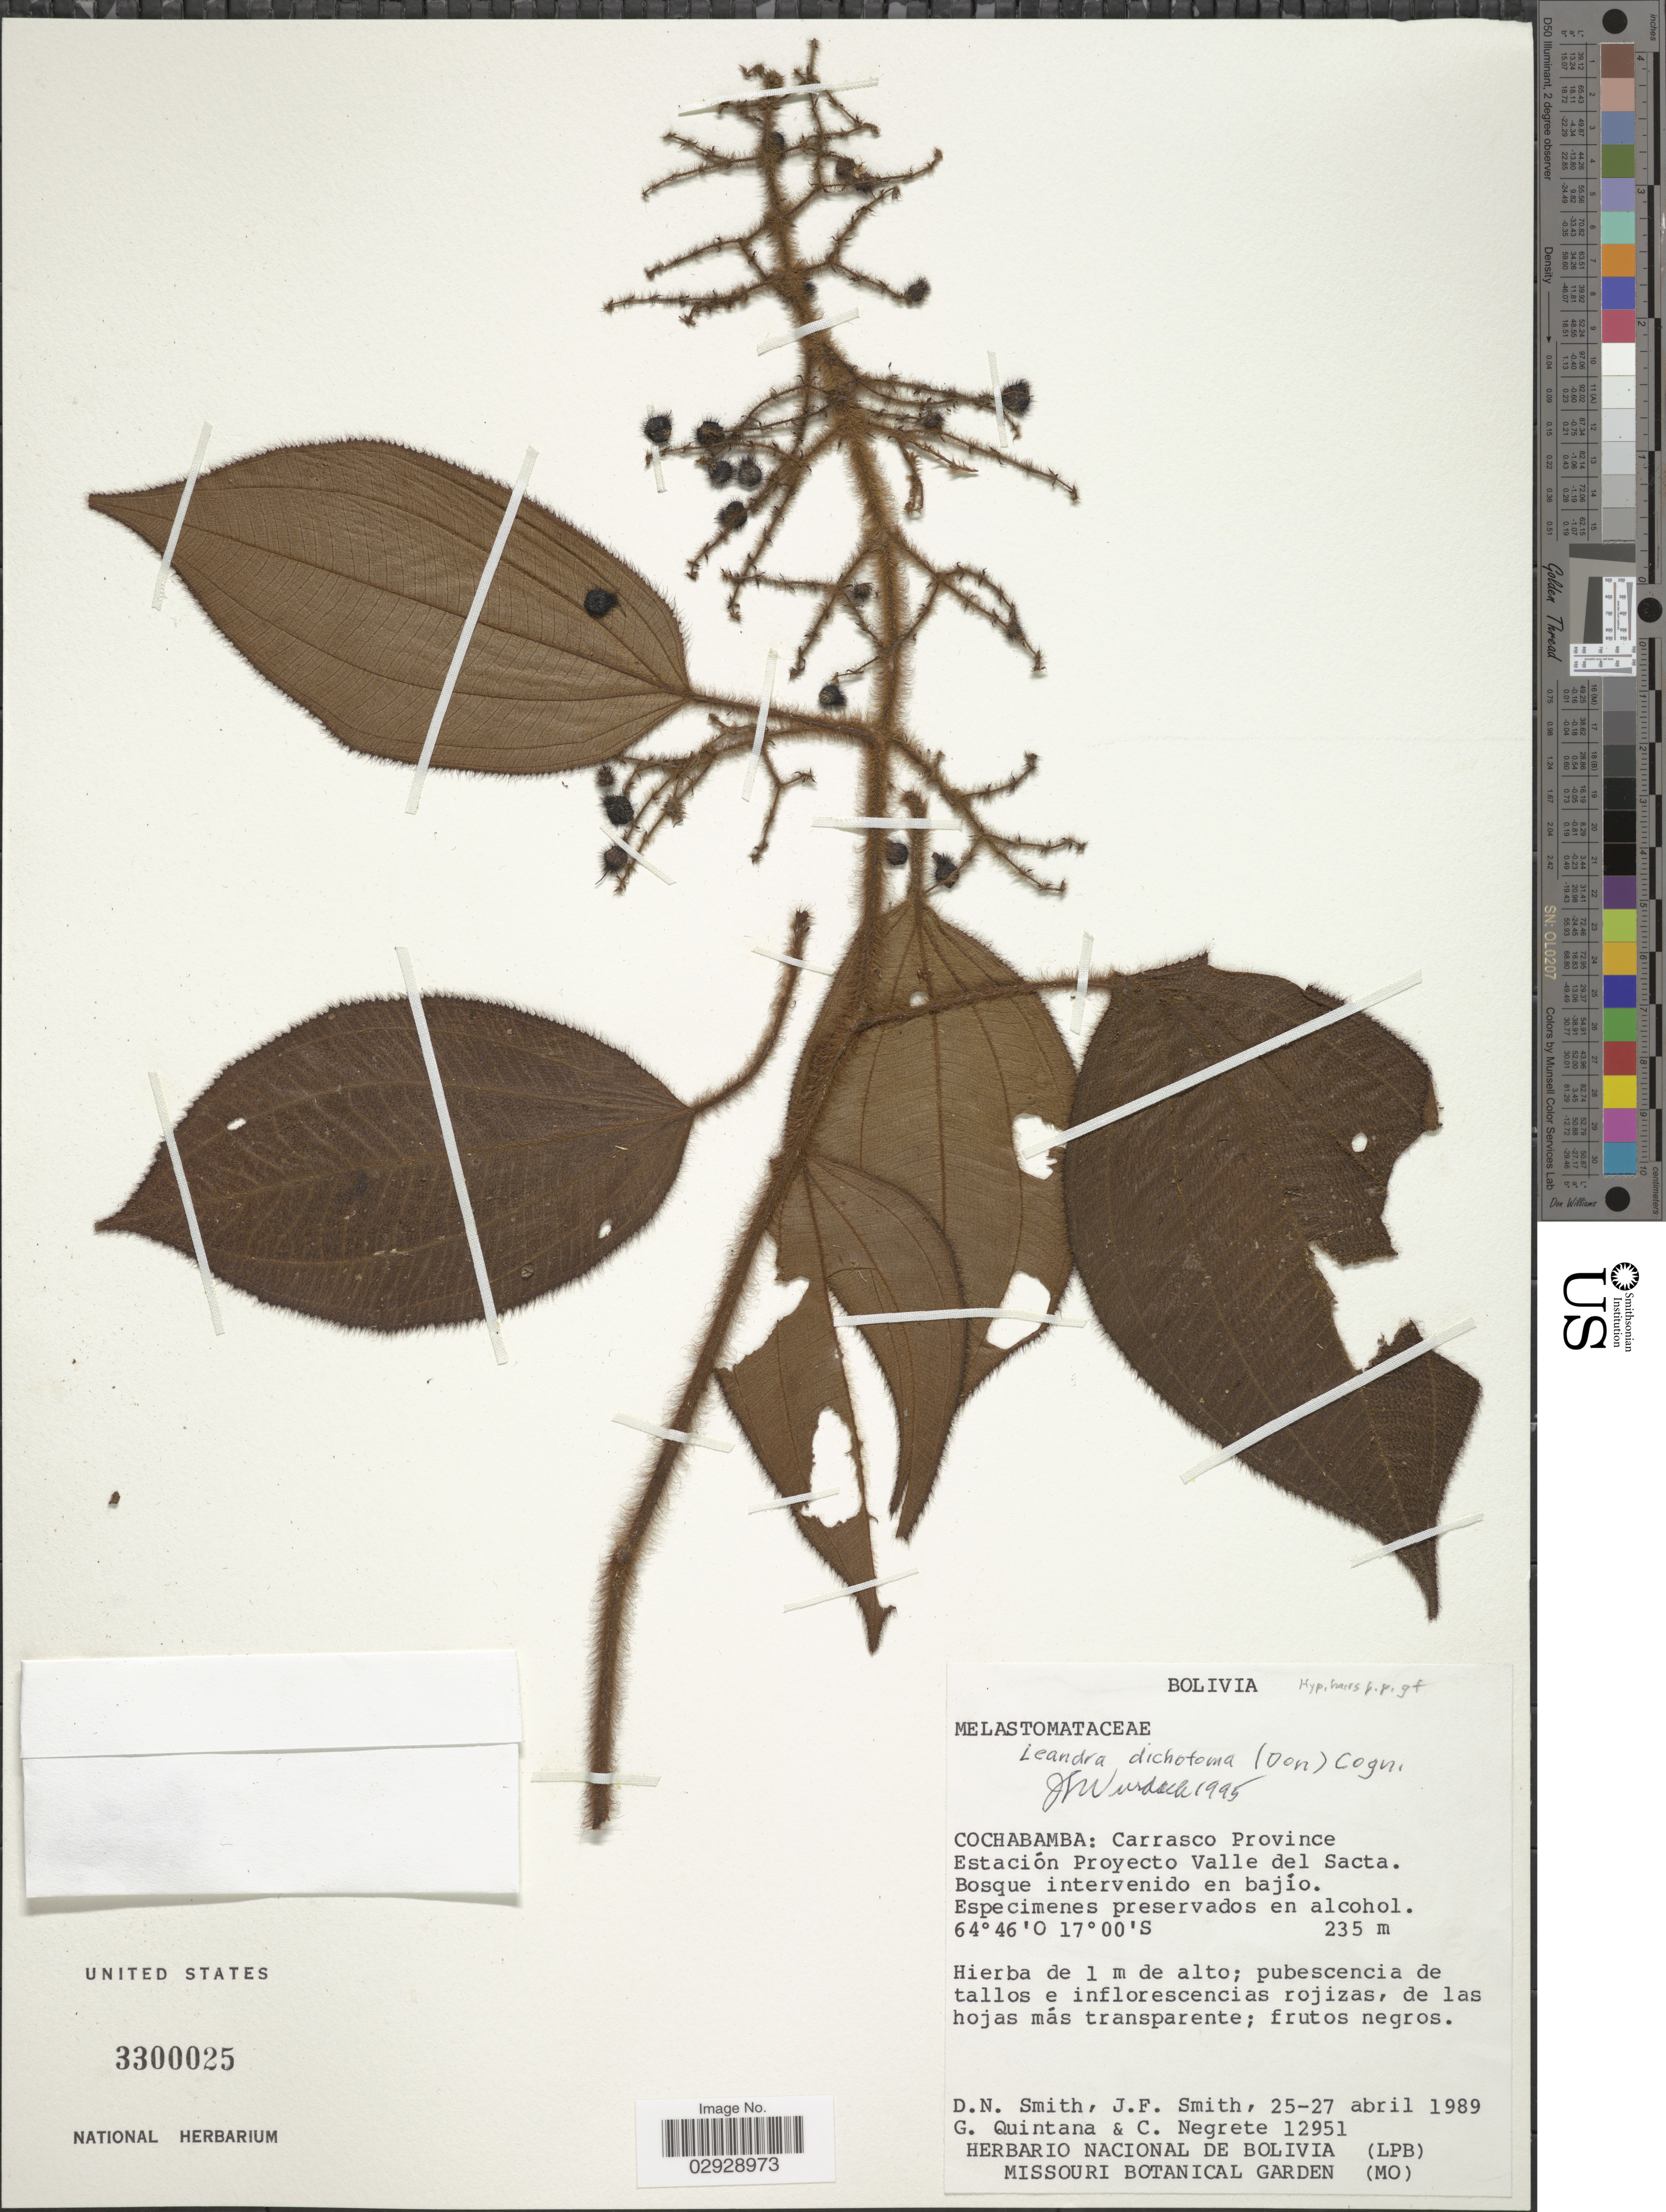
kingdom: Plantae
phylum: Tracheophyta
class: Magnoliopsida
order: Myrtales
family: Melastomataceae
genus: Leandra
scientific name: Leandra dichotoma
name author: (D. Don) Cogn.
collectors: D. Smith, J. Smith, G. Quintana & C. Negrete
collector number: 12951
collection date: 1989-04-25/1989-04-27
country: Bolivia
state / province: Cochabamba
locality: Carrasco Province. Estación Proyecto Valle del Sacta.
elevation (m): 235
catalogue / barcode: US 3300025